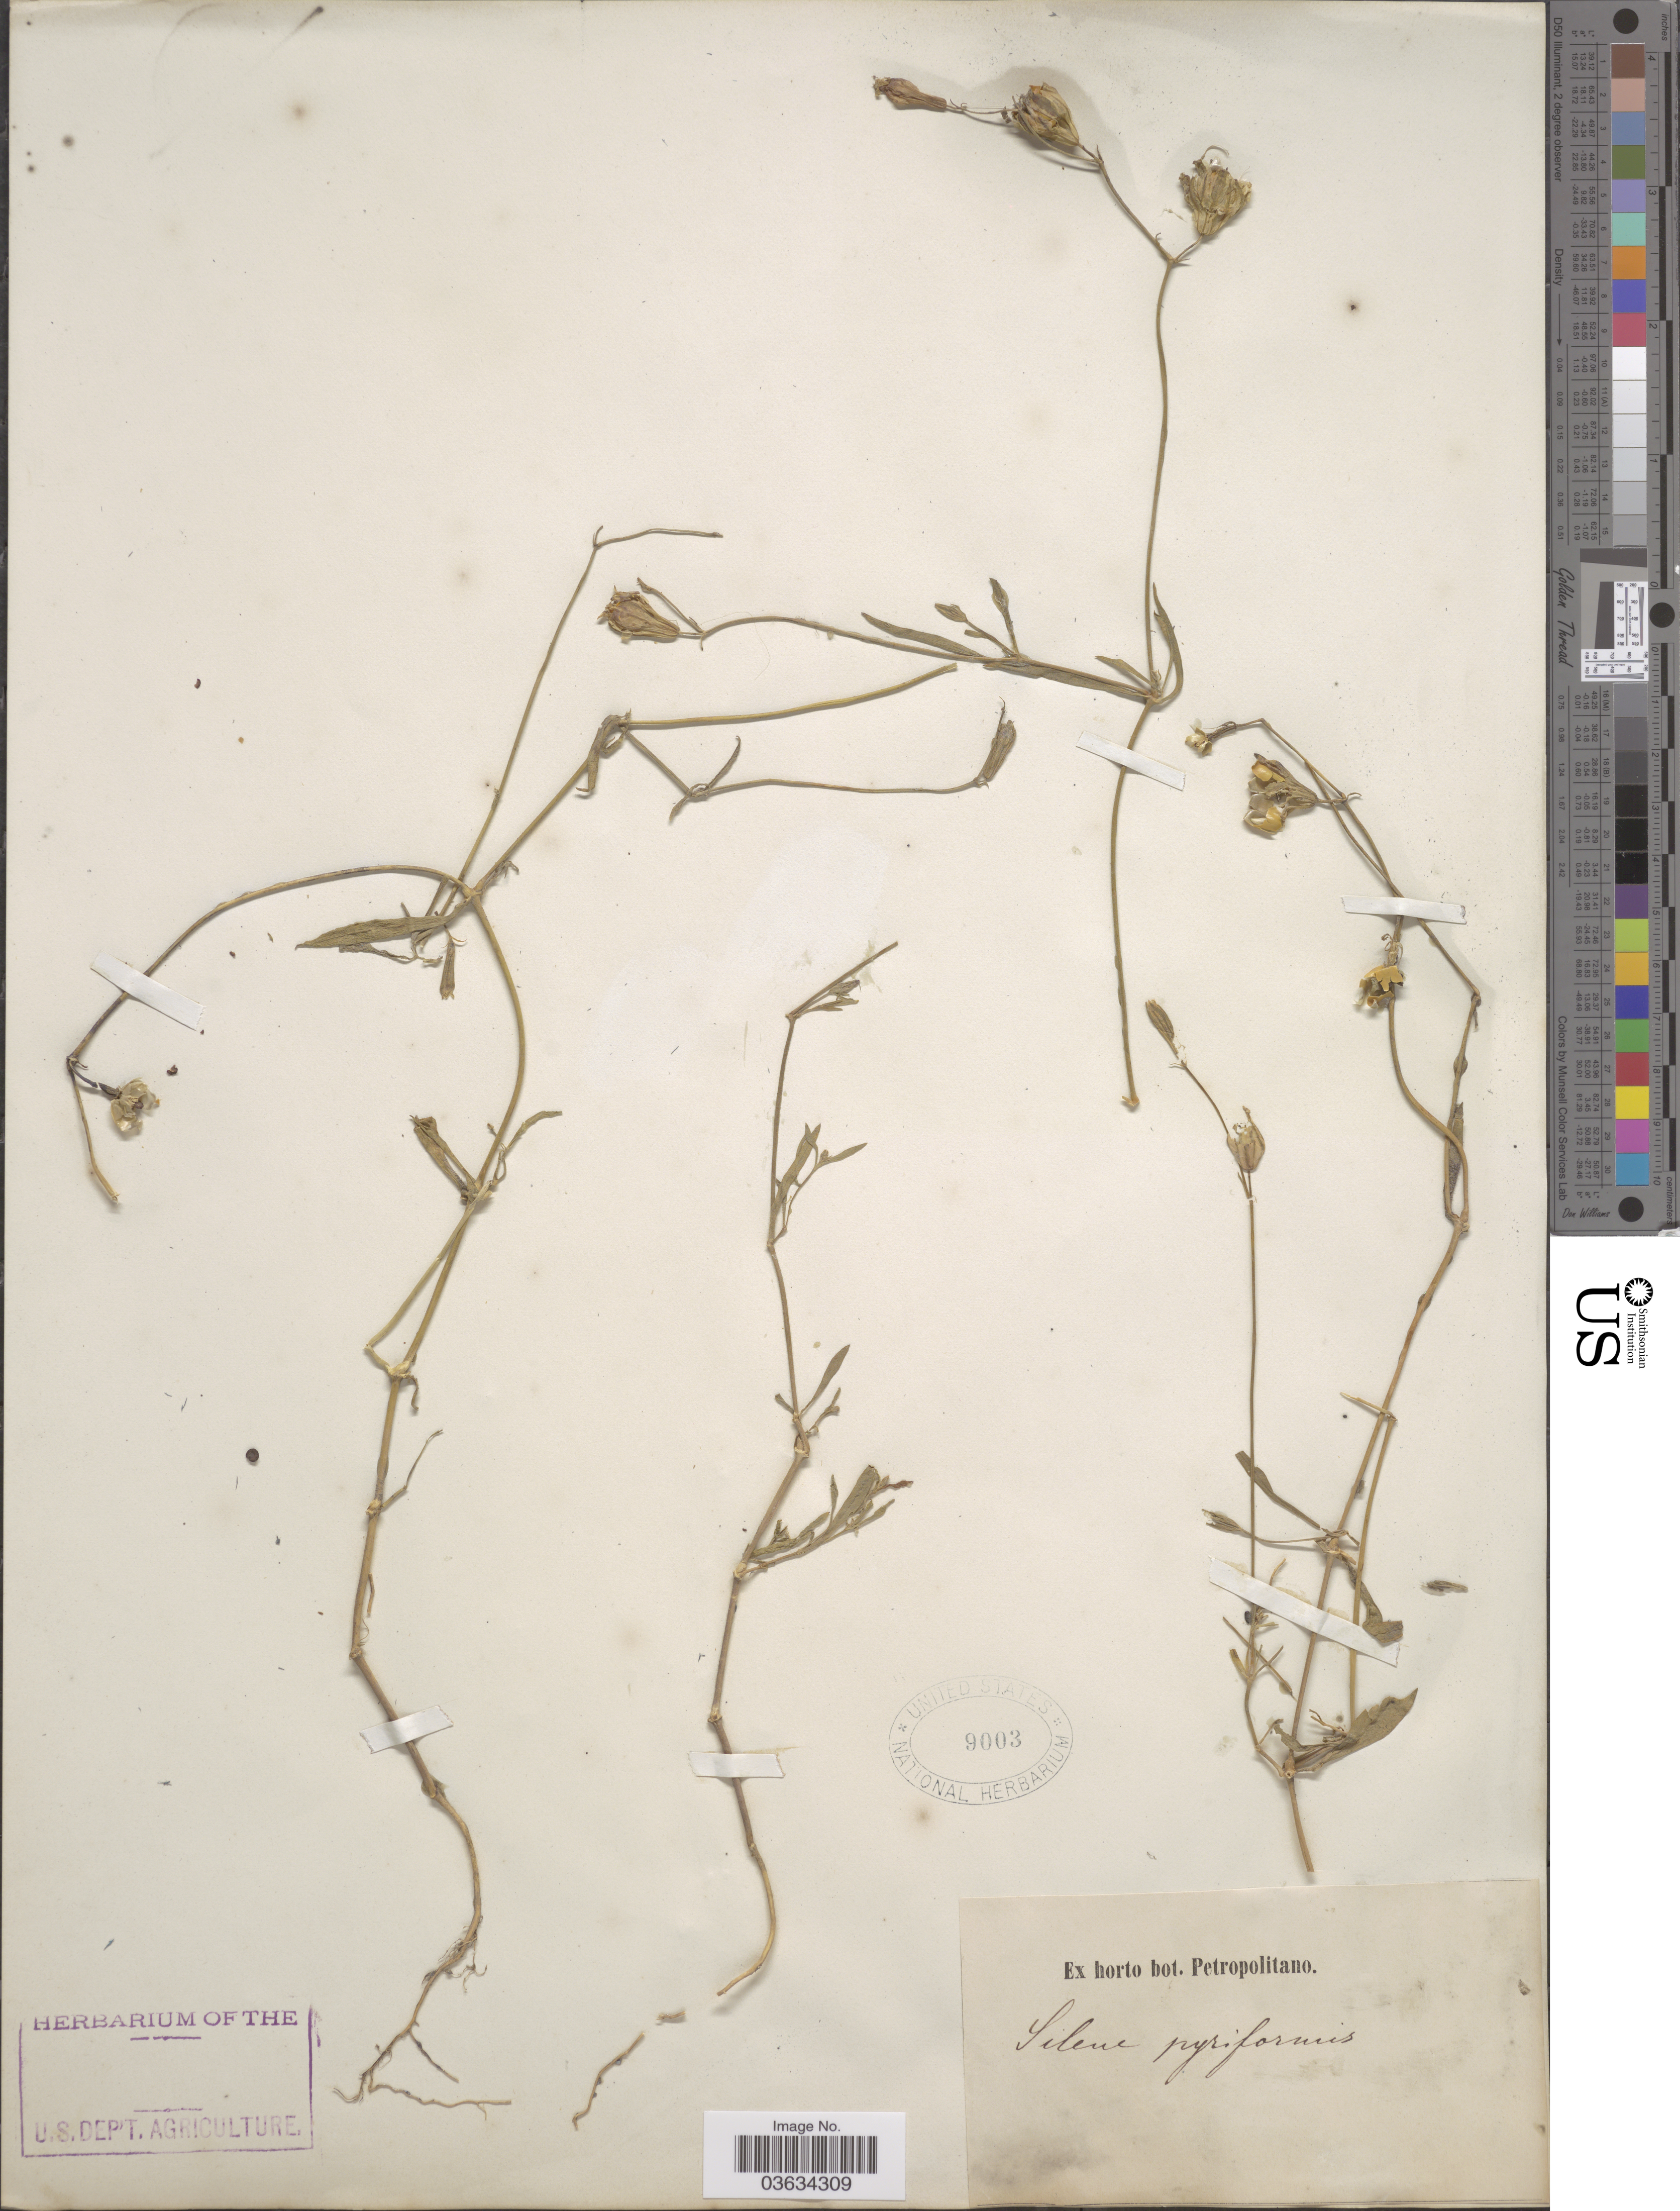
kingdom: Plantae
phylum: Tracheophyta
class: Magnoliopsida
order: Caryophyllales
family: Caryophyllaceae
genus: Silene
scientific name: Silene pyriformis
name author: Durieu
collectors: ex Horto Bot. Petropolitano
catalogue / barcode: US 9003